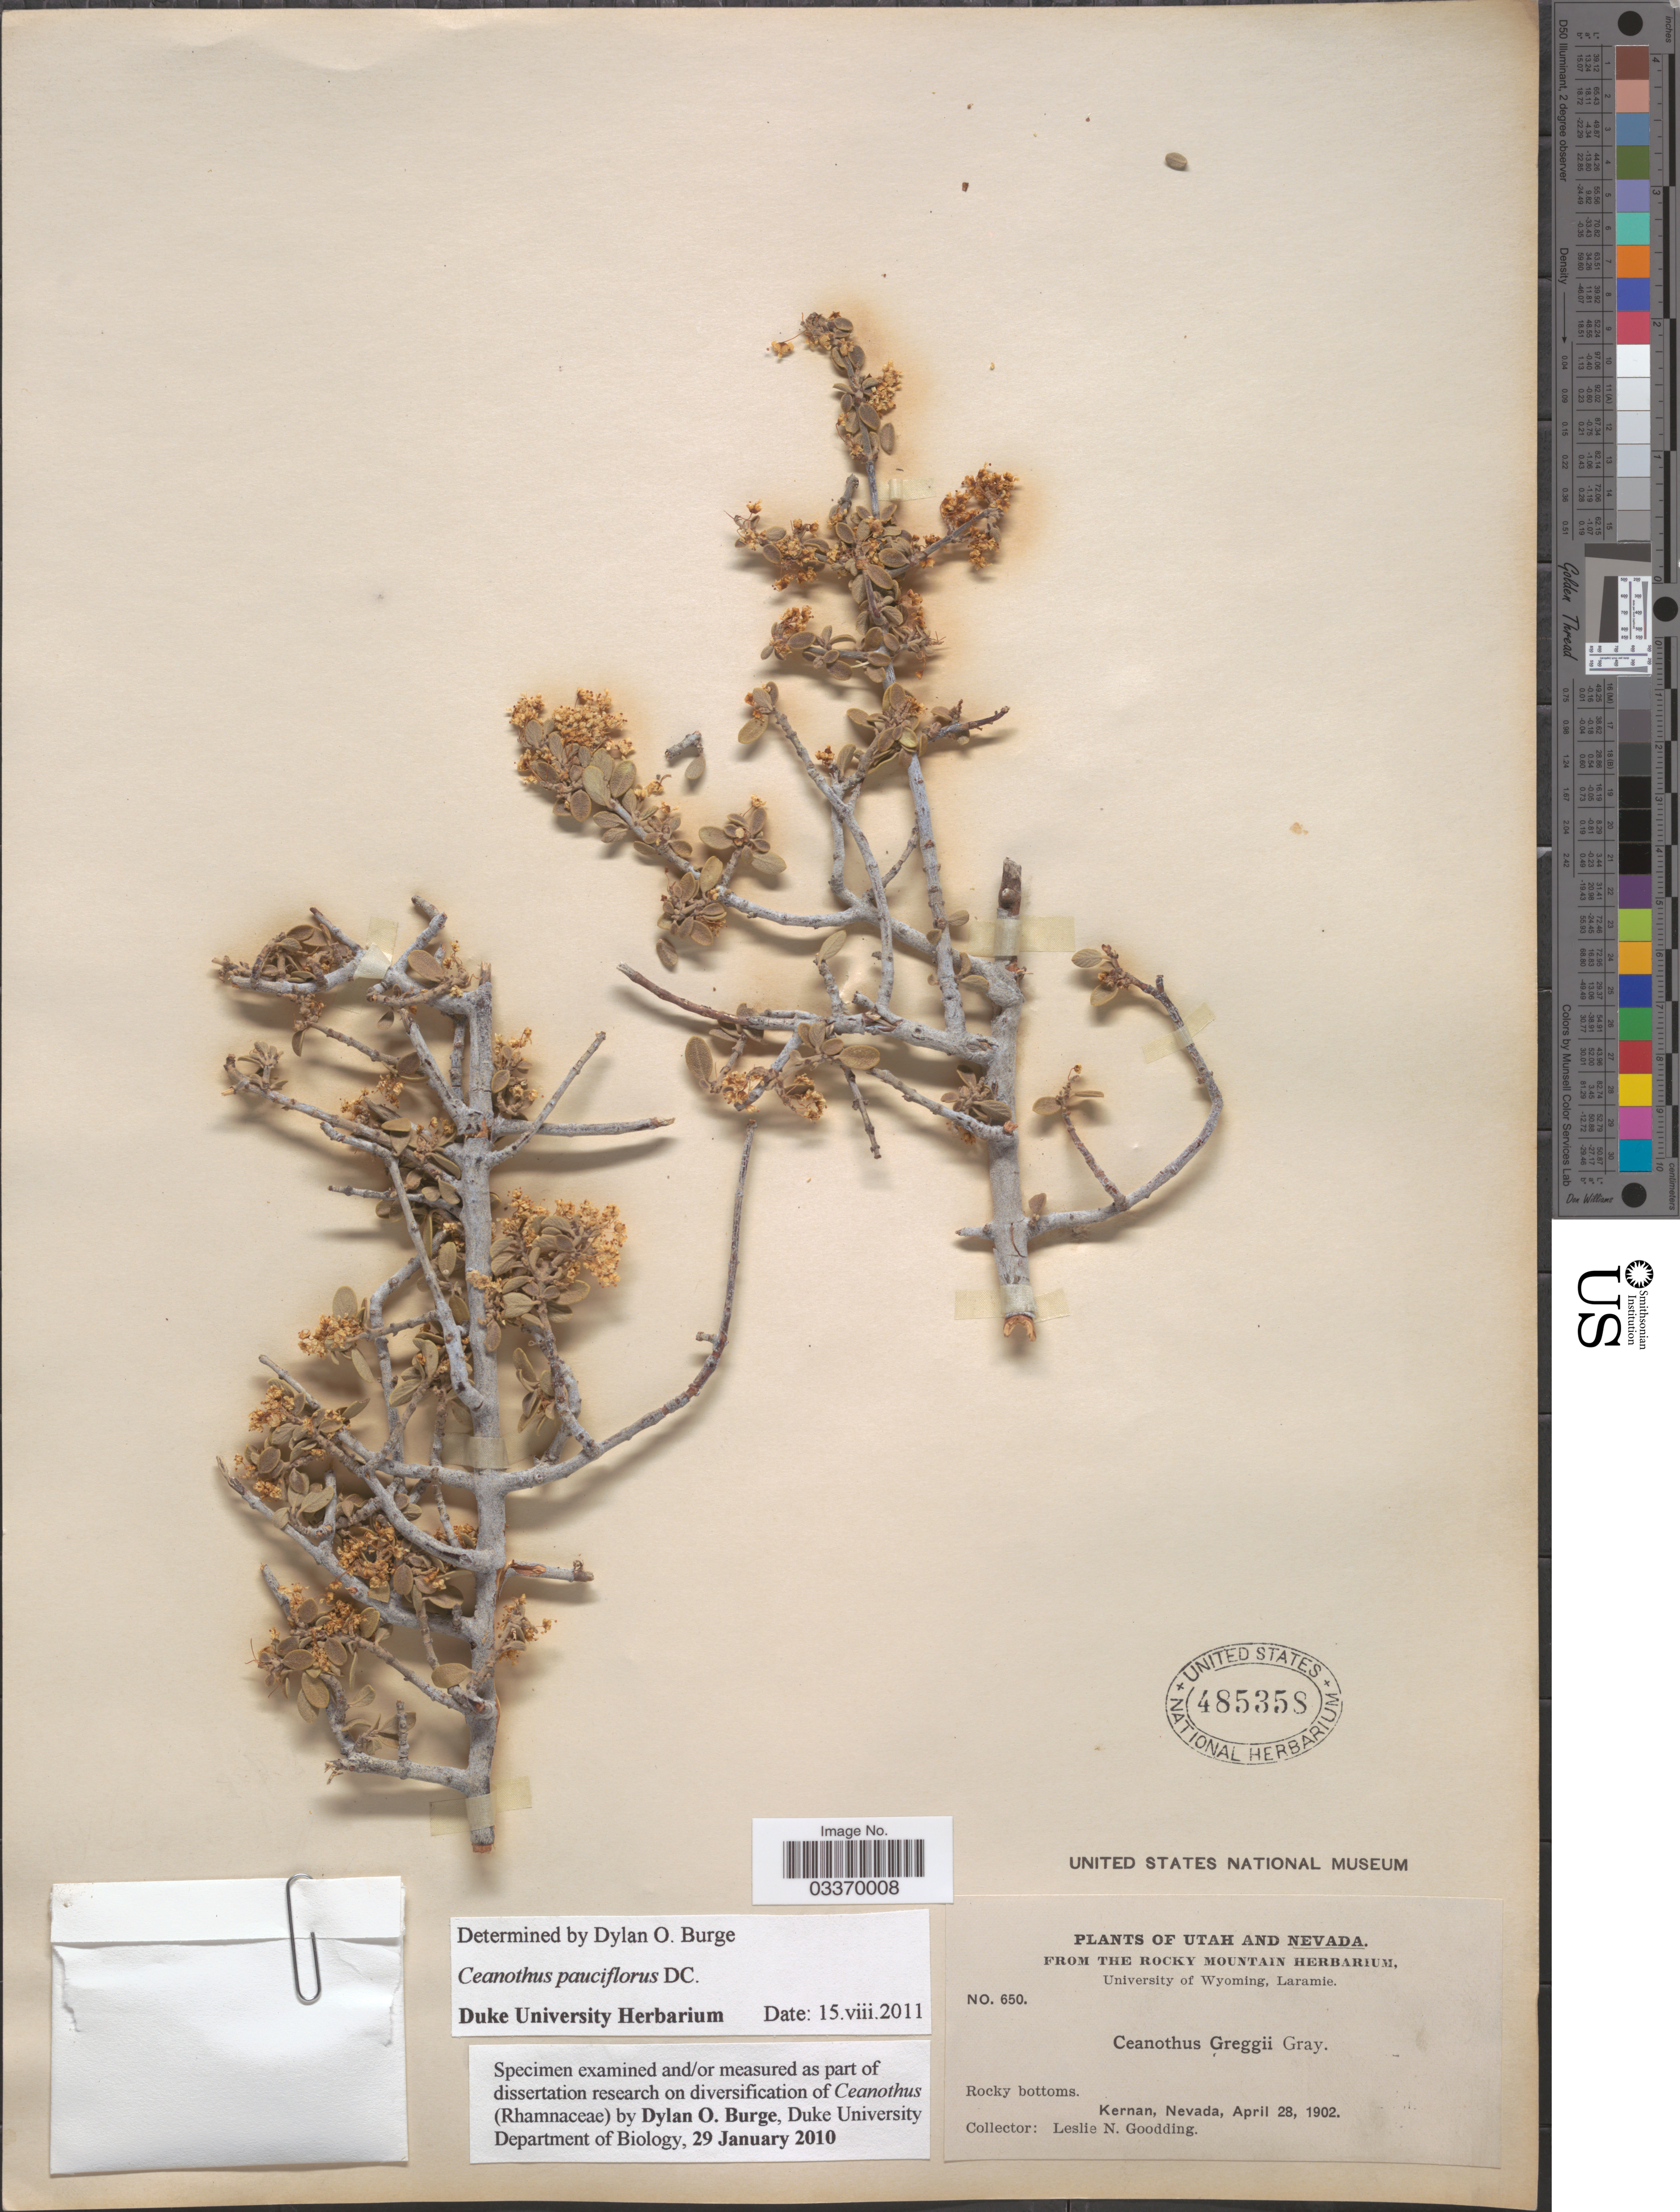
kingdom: Plantae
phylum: Tracheophyta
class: Magnoliopsida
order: Rosales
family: Rhamnaceae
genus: Ceanothus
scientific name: Ceanothus pauciflorus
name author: DC.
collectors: L. N. Goodding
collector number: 650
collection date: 1902-04-28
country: United States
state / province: Nevada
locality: Kernan.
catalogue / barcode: US 485358